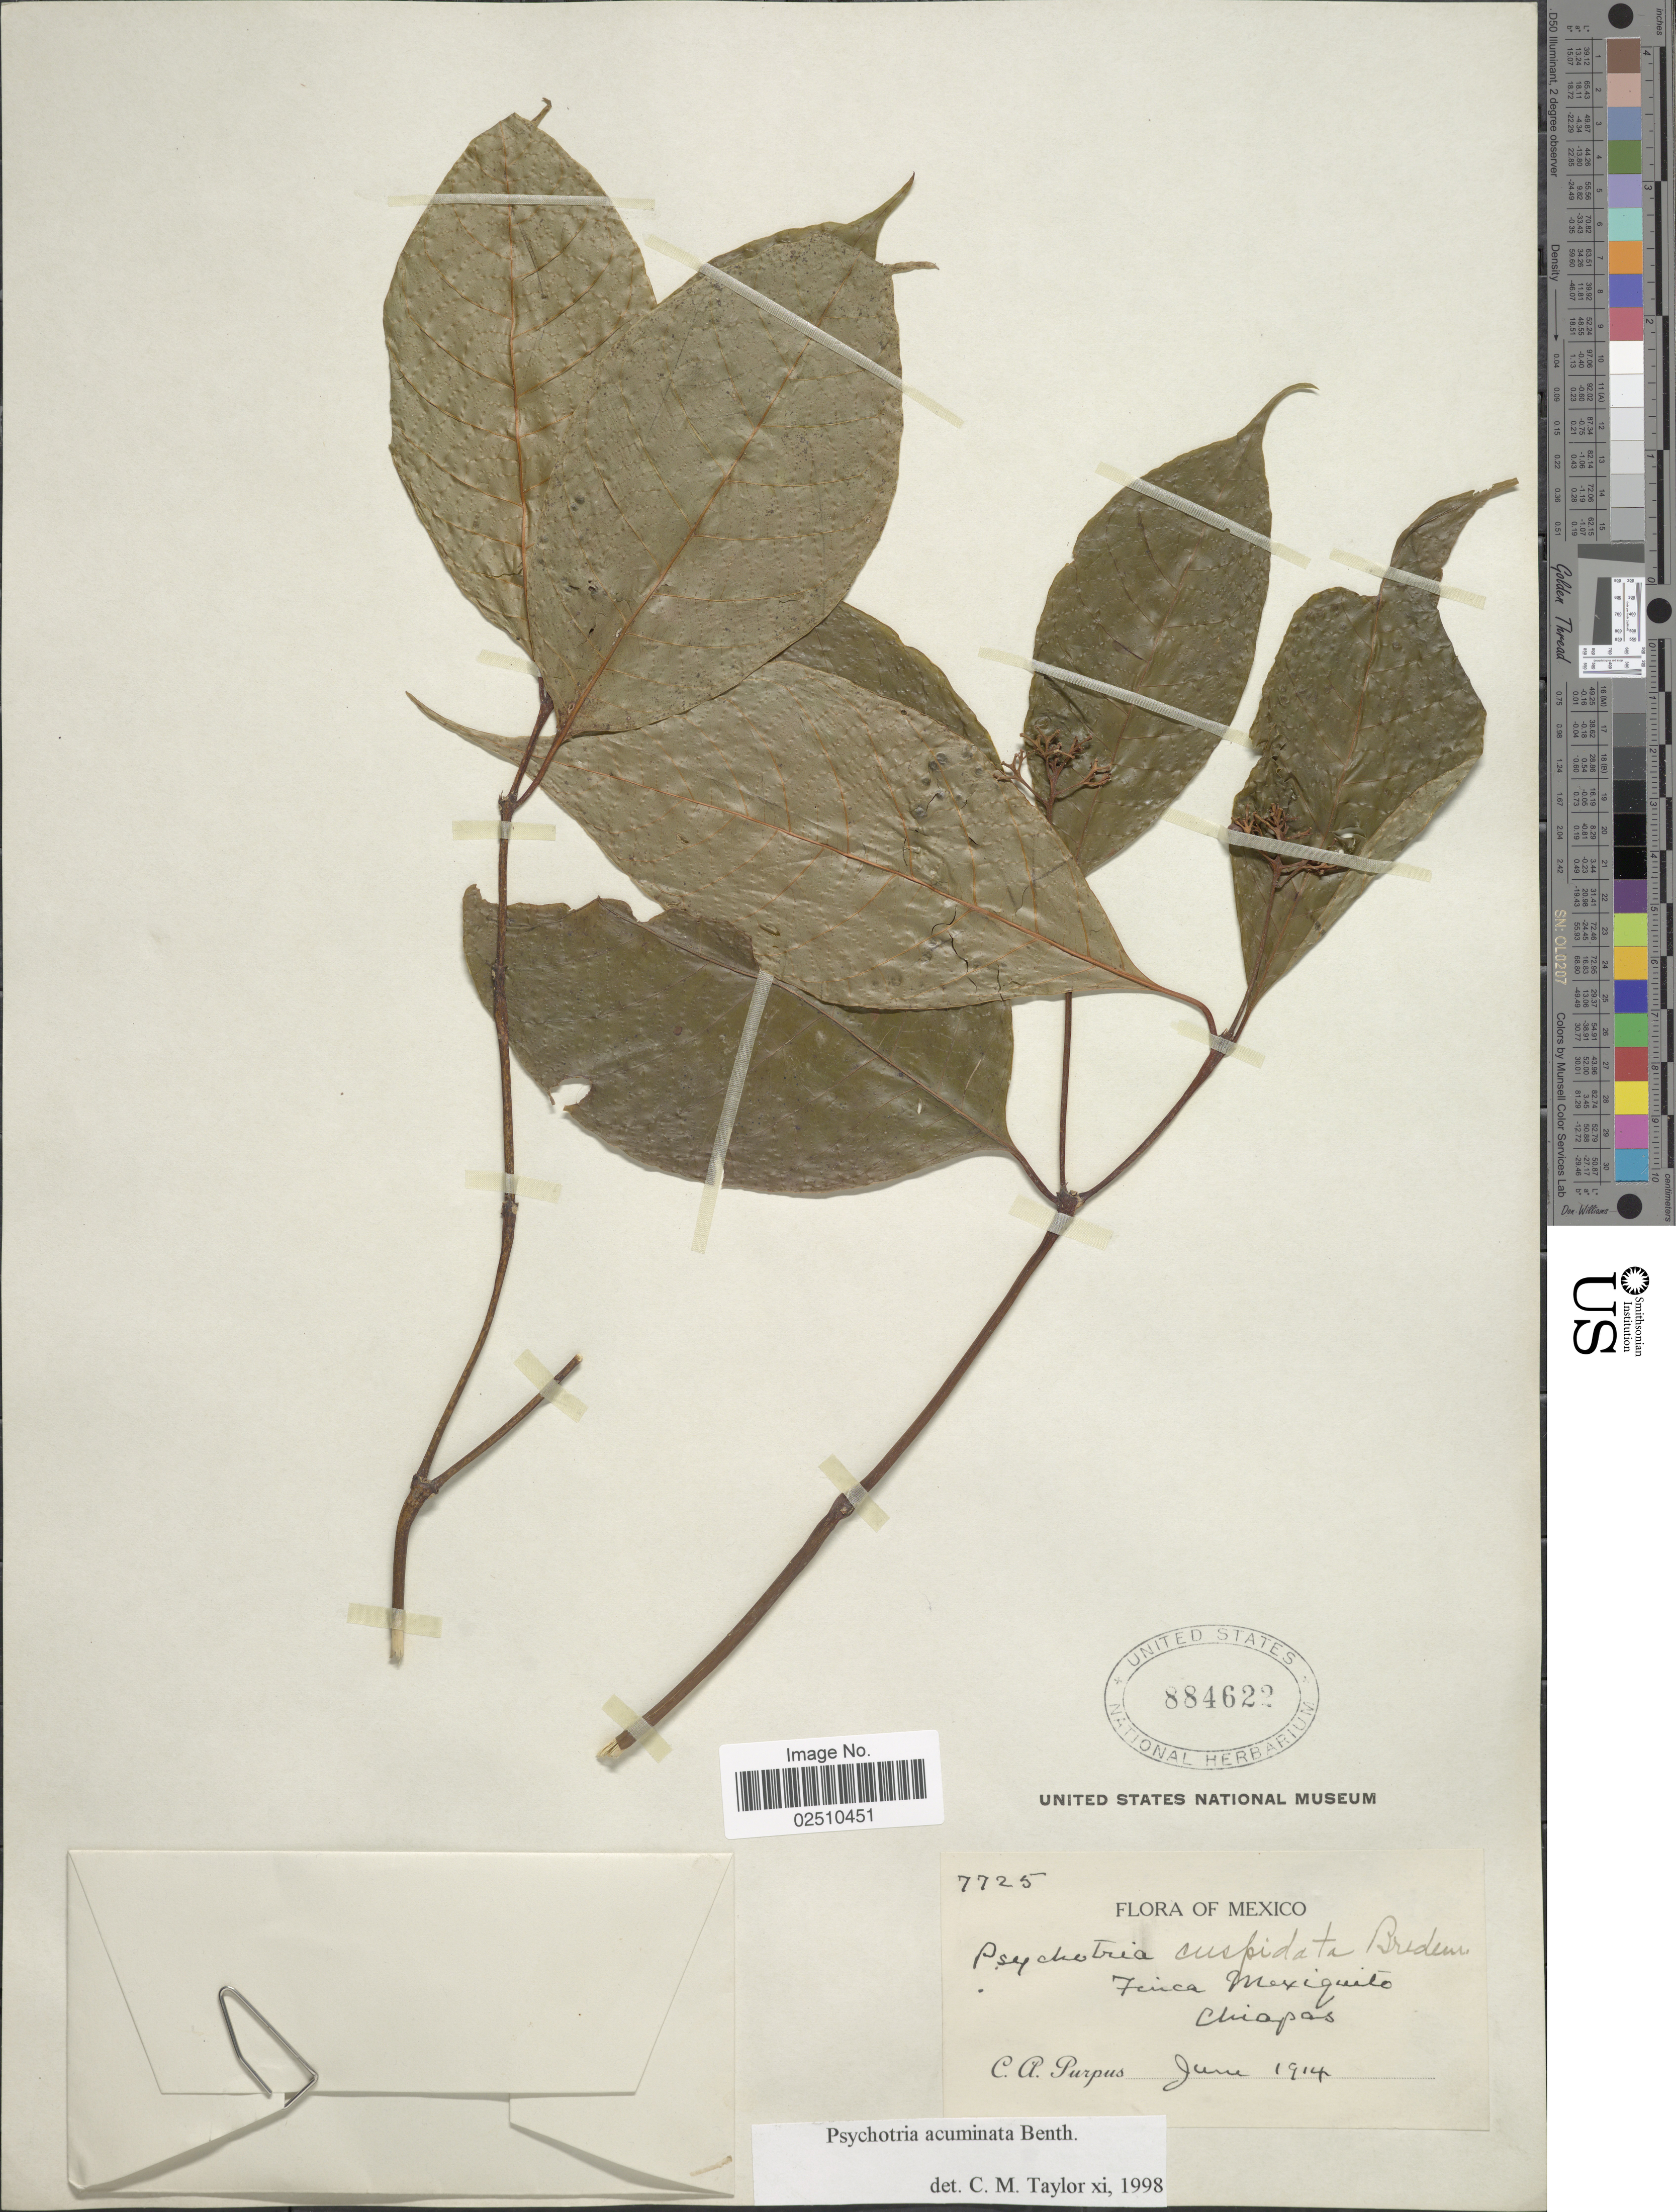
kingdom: Plantae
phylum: Tracheophyta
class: Magnoliopsida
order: Gentianales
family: Rubiaceae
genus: Psychotria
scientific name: Psychotria acuminata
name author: Benth.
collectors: C. A. Purpus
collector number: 7725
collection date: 1914-06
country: Mexico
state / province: Chiapas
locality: Finca Mexiquito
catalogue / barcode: US 884622